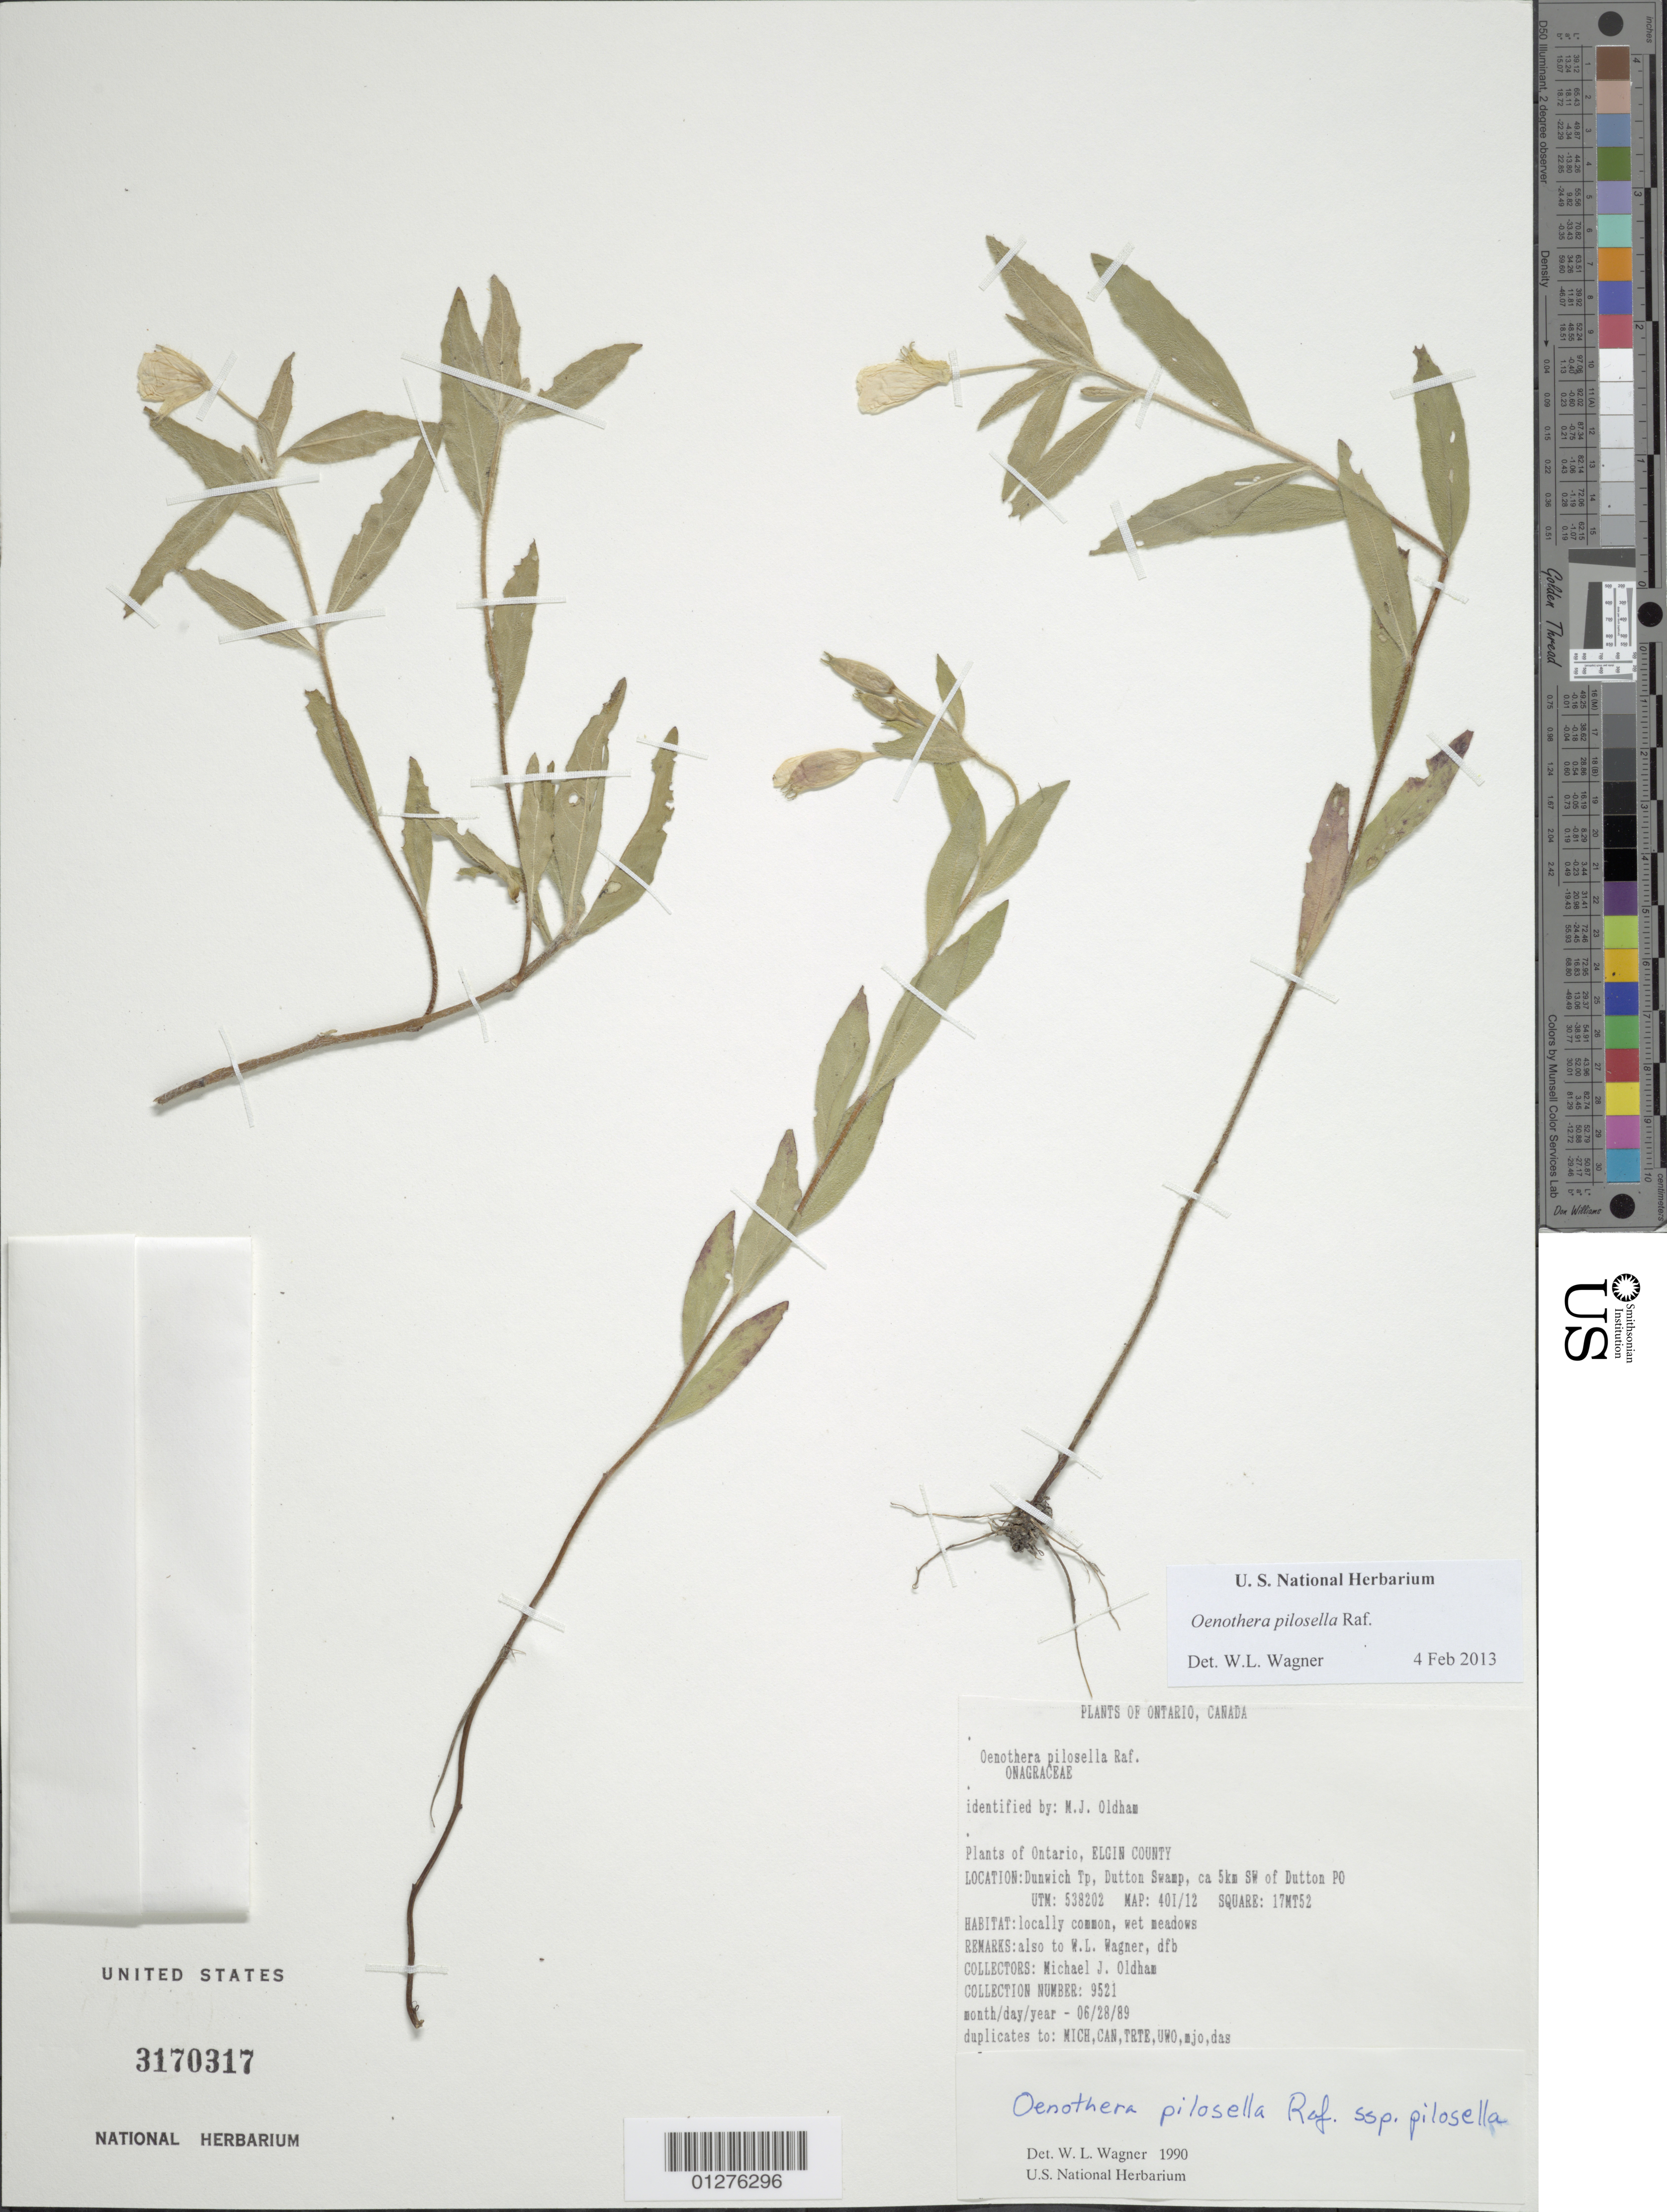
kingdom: Plantae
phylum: Tracheophyta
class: Magnoliopsida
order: Myrtales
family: Onagraceae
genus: Oenothera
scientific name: Oenothera pilosella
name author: Raf.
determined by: Wagner, W. L., (BOT), Smithsonian Institution - National Museum of Natural History (UNITED STATES)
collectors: M. Oldham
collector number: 9521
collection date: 1989-06-28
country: Canada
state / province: Ontario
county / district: Elgin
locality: Dunwich Tp. Dutton Swamp, ca 5km SW of Dutton PO.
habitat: Wet meadows.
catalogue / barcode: US 3170317